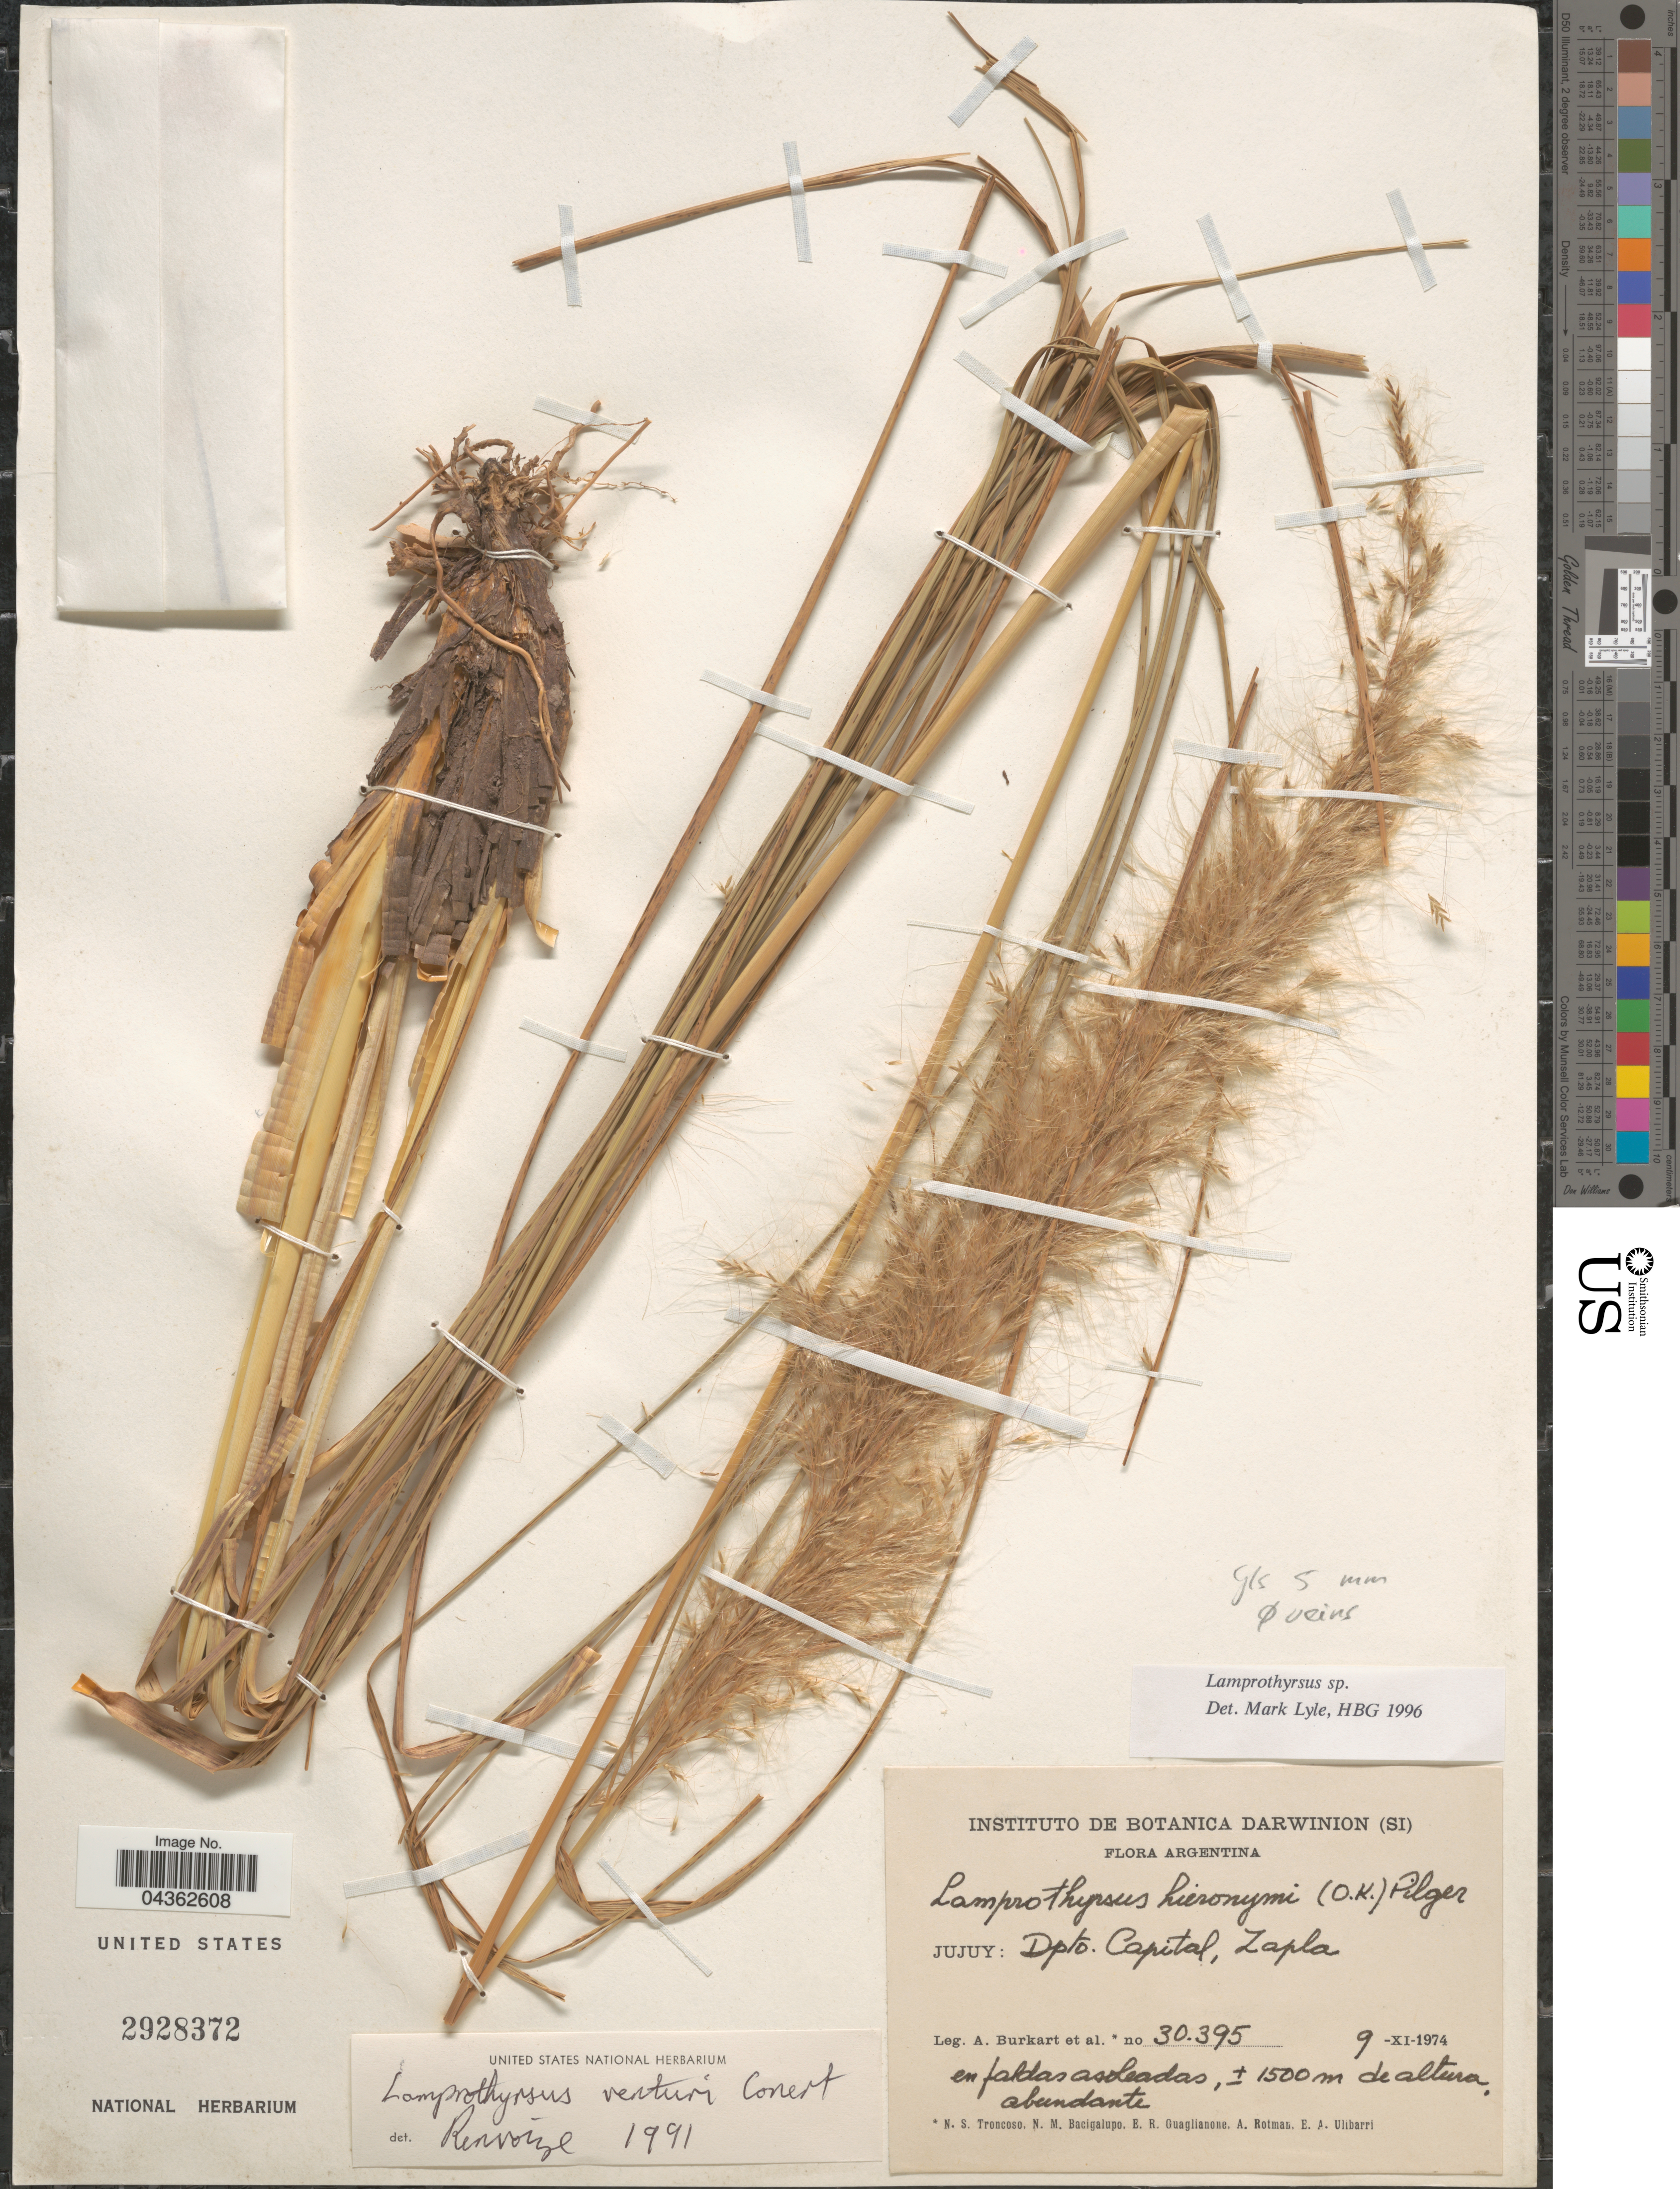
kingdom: Plantae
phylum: Tracheophyta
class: Liliopsida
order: Poales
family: Poaceae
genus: Cortaderia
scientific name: Cortaderia hieronymi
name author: (Kuntze) H.P. Linder & N.P. Barker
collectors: A. E. Burkart, N. Troncoso, N. M. Bacigalupo, E. R. Guaglianone & et al.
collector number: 30395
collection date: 1974-11-09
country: Argentina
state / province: Jujuy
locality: Dpto. Capital, Zapla.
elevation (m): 1500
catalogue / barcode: US 2928372